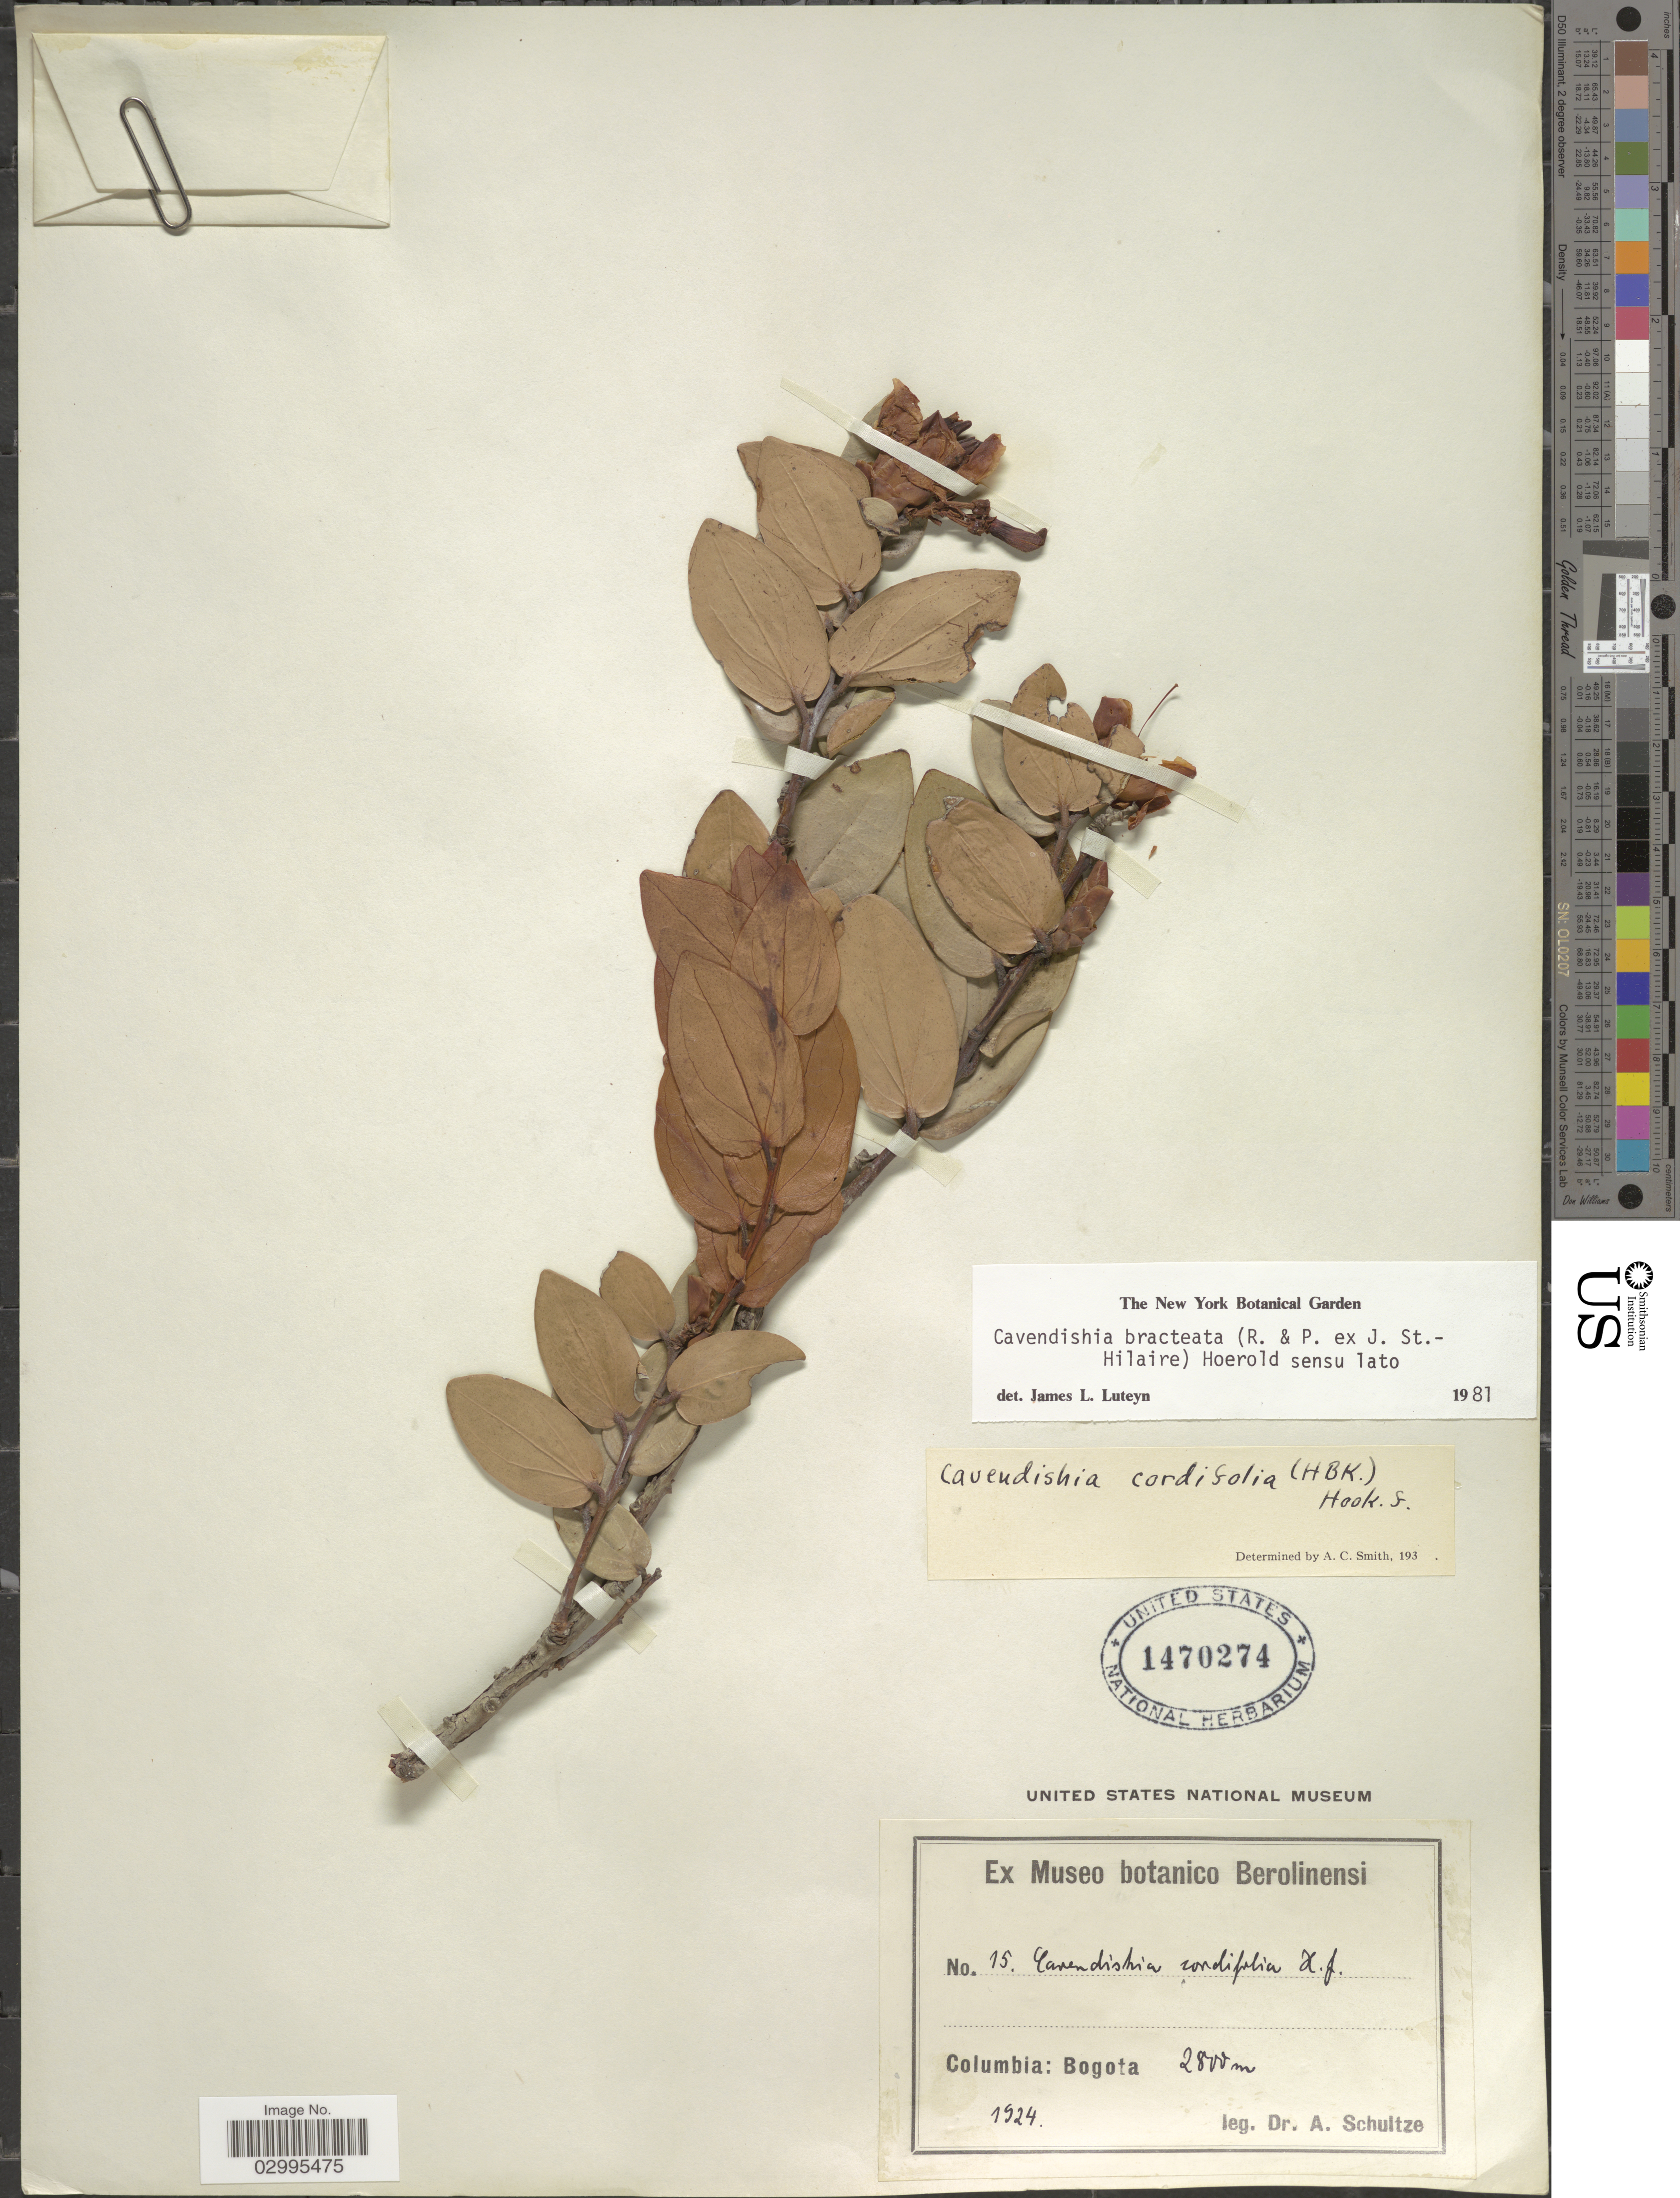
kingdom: Plantae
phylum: Tracheophyta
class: Magnoliopsida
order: Ericales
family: Ericaceae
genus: Cavendishia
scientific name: Cavendishia bracteata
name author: (Ruiz & Pav. ex J. St.-Hil.) Hoerold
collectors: A. Schultz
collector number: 15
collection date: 1924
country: Colombia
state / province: Bogota D.C.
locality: Bogota.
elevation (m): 2800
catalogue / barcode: US 1470274